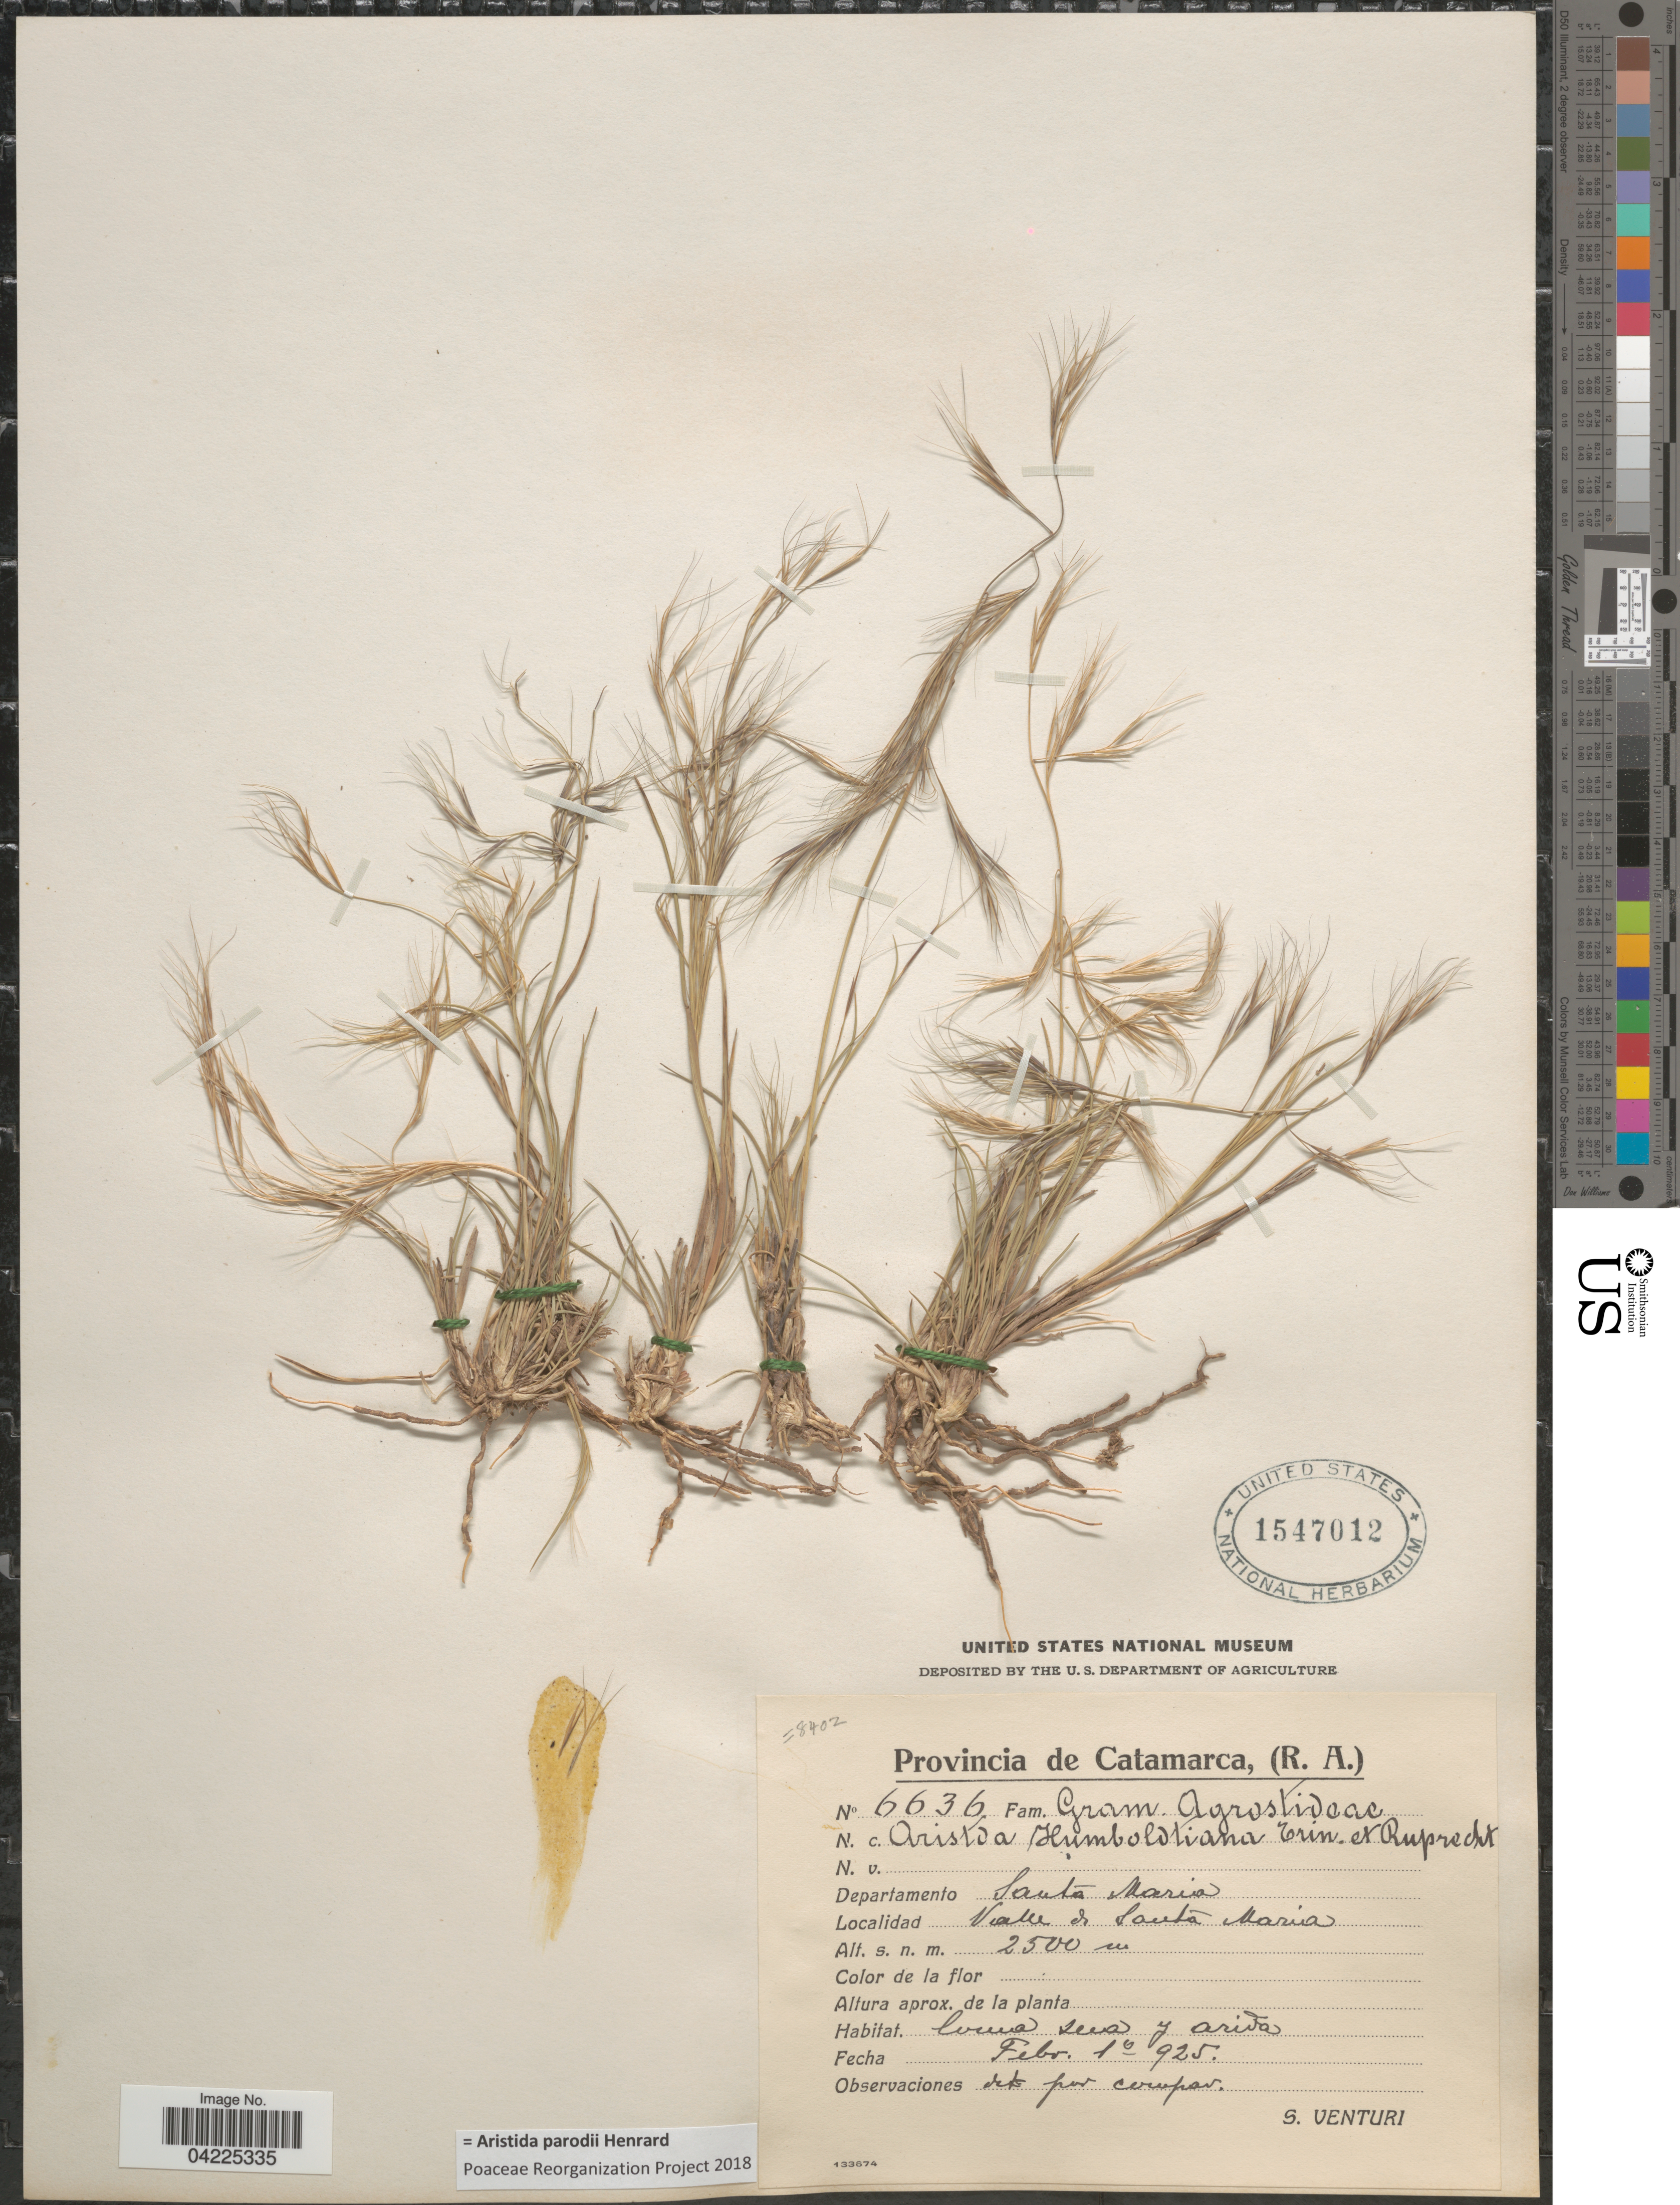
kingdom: Plantae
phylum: Tracheophyta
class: Liliopsida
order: Poales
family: Poaceae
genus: Aristida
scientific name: Aristida parodii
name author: Henr.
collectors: S. Venturi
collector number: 6636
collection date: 1925-02-01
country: Argentina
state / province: Catamarca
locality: Departamento Santa Maria. Valle de Santa Maria.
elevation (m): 2500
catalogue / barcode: US 1547012